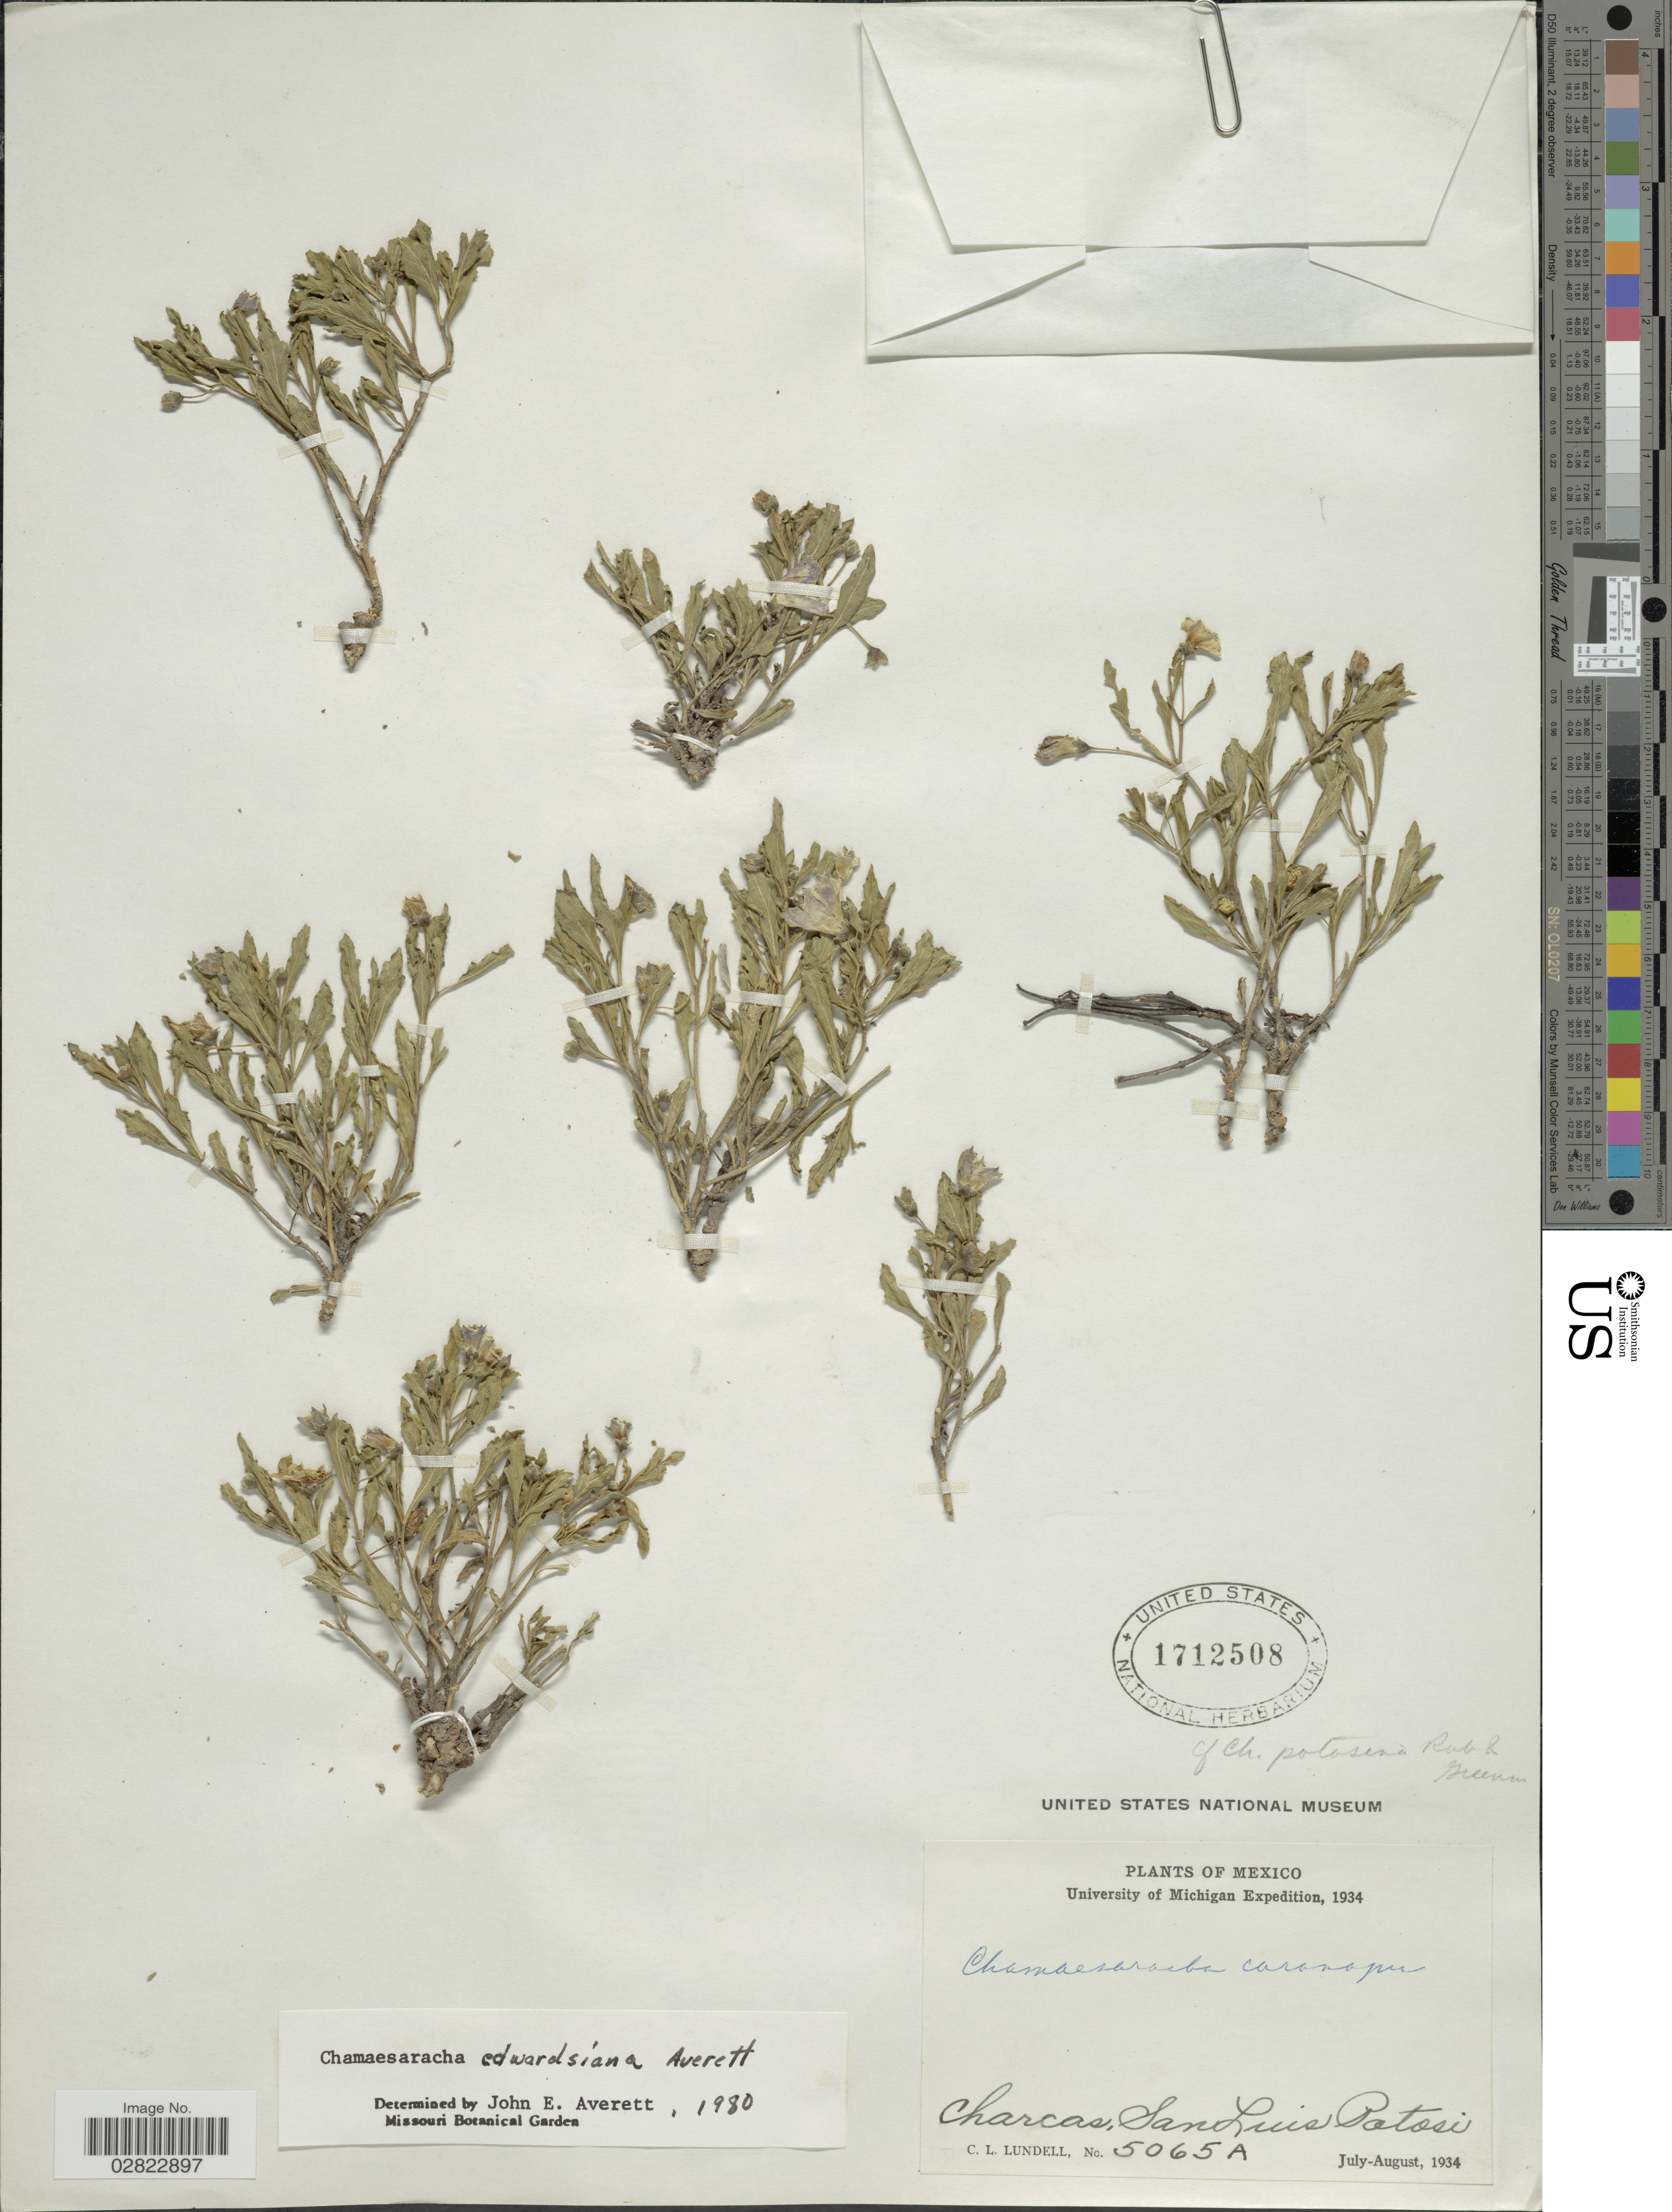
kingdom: Plantae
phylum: Tracheophyta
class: Magnoliopsida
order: Solanales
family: Solanaceae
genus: Chamaesaracha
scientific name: Chamaesaracha edwardsiana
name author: Averett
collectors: C. L. Lundell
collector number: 5065A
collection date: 1934-07/1934-08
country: Mexico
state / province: San Luis Potosí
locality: Charcas.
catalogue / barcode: US 1712508